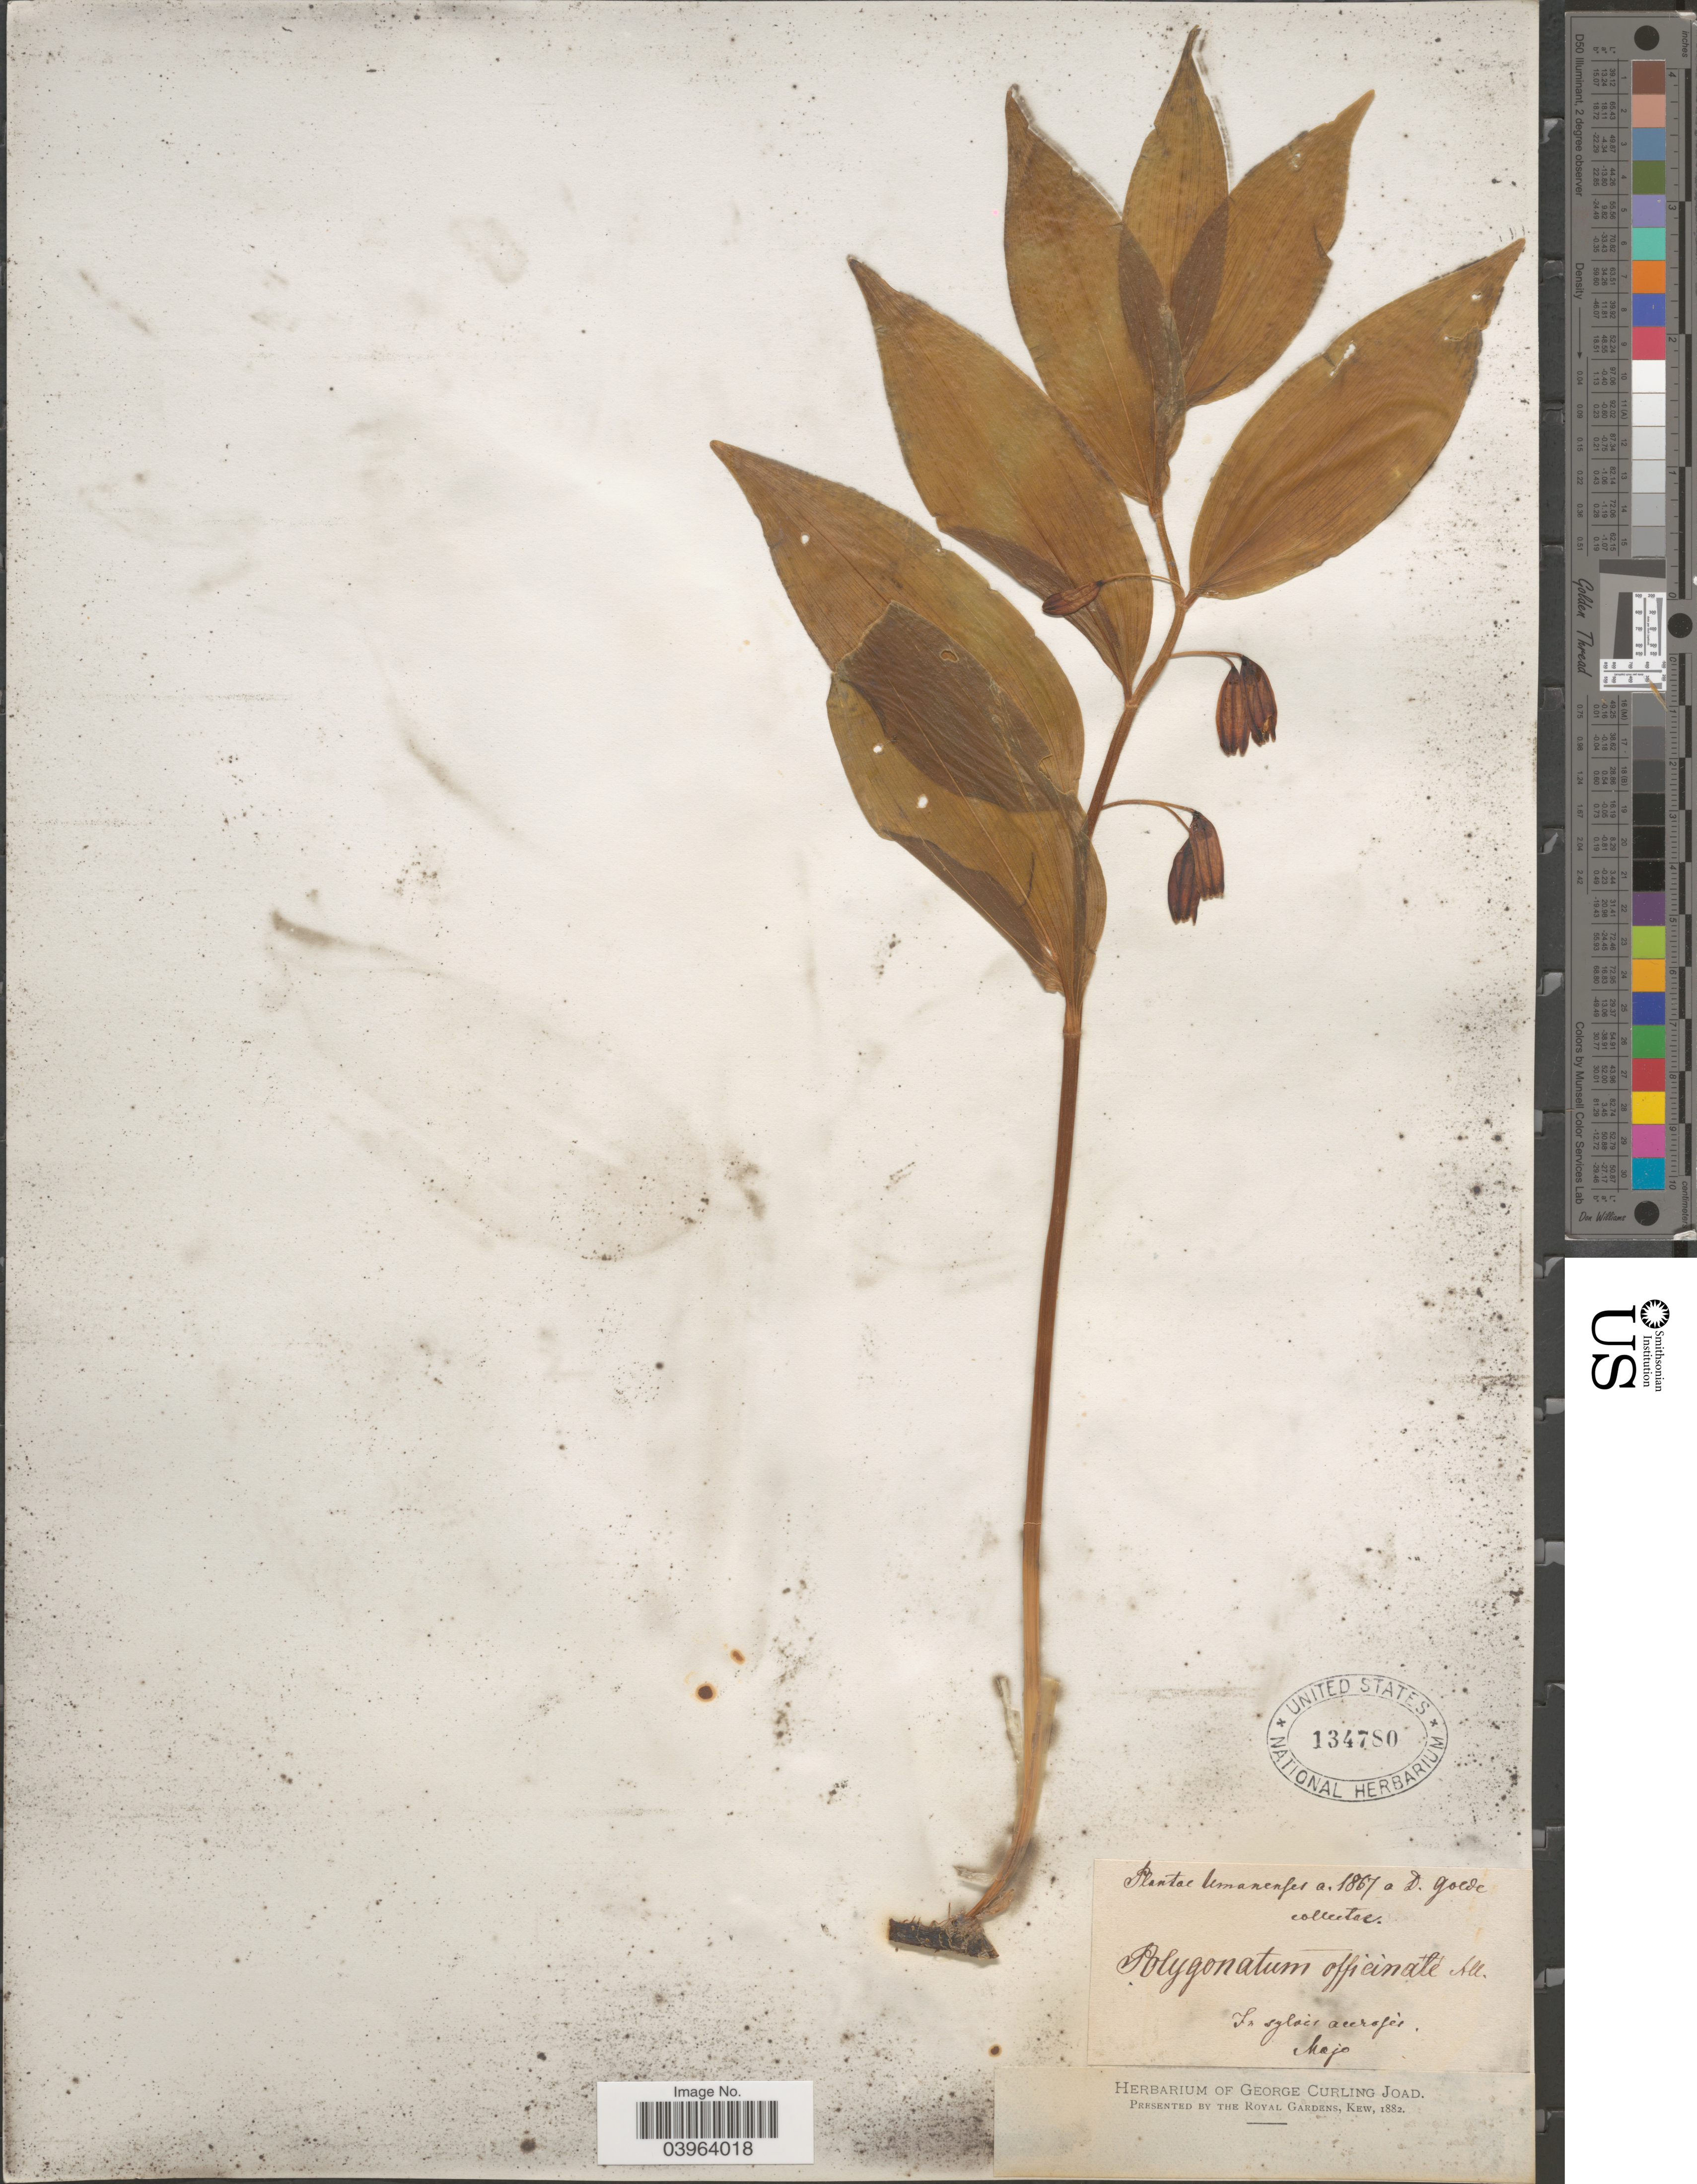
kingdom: Plantae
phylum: Tracheophyta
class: Liliopsida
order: Asparagales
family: Asparagaceae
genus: Polygonatum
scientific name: Polygonatum odoratum var. odoratum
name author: (Mill.) Druce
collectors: D. Golde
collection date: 1867-05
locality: Lemanenses. In sylvis acerosis. [interpreted]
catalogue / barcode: US 134780